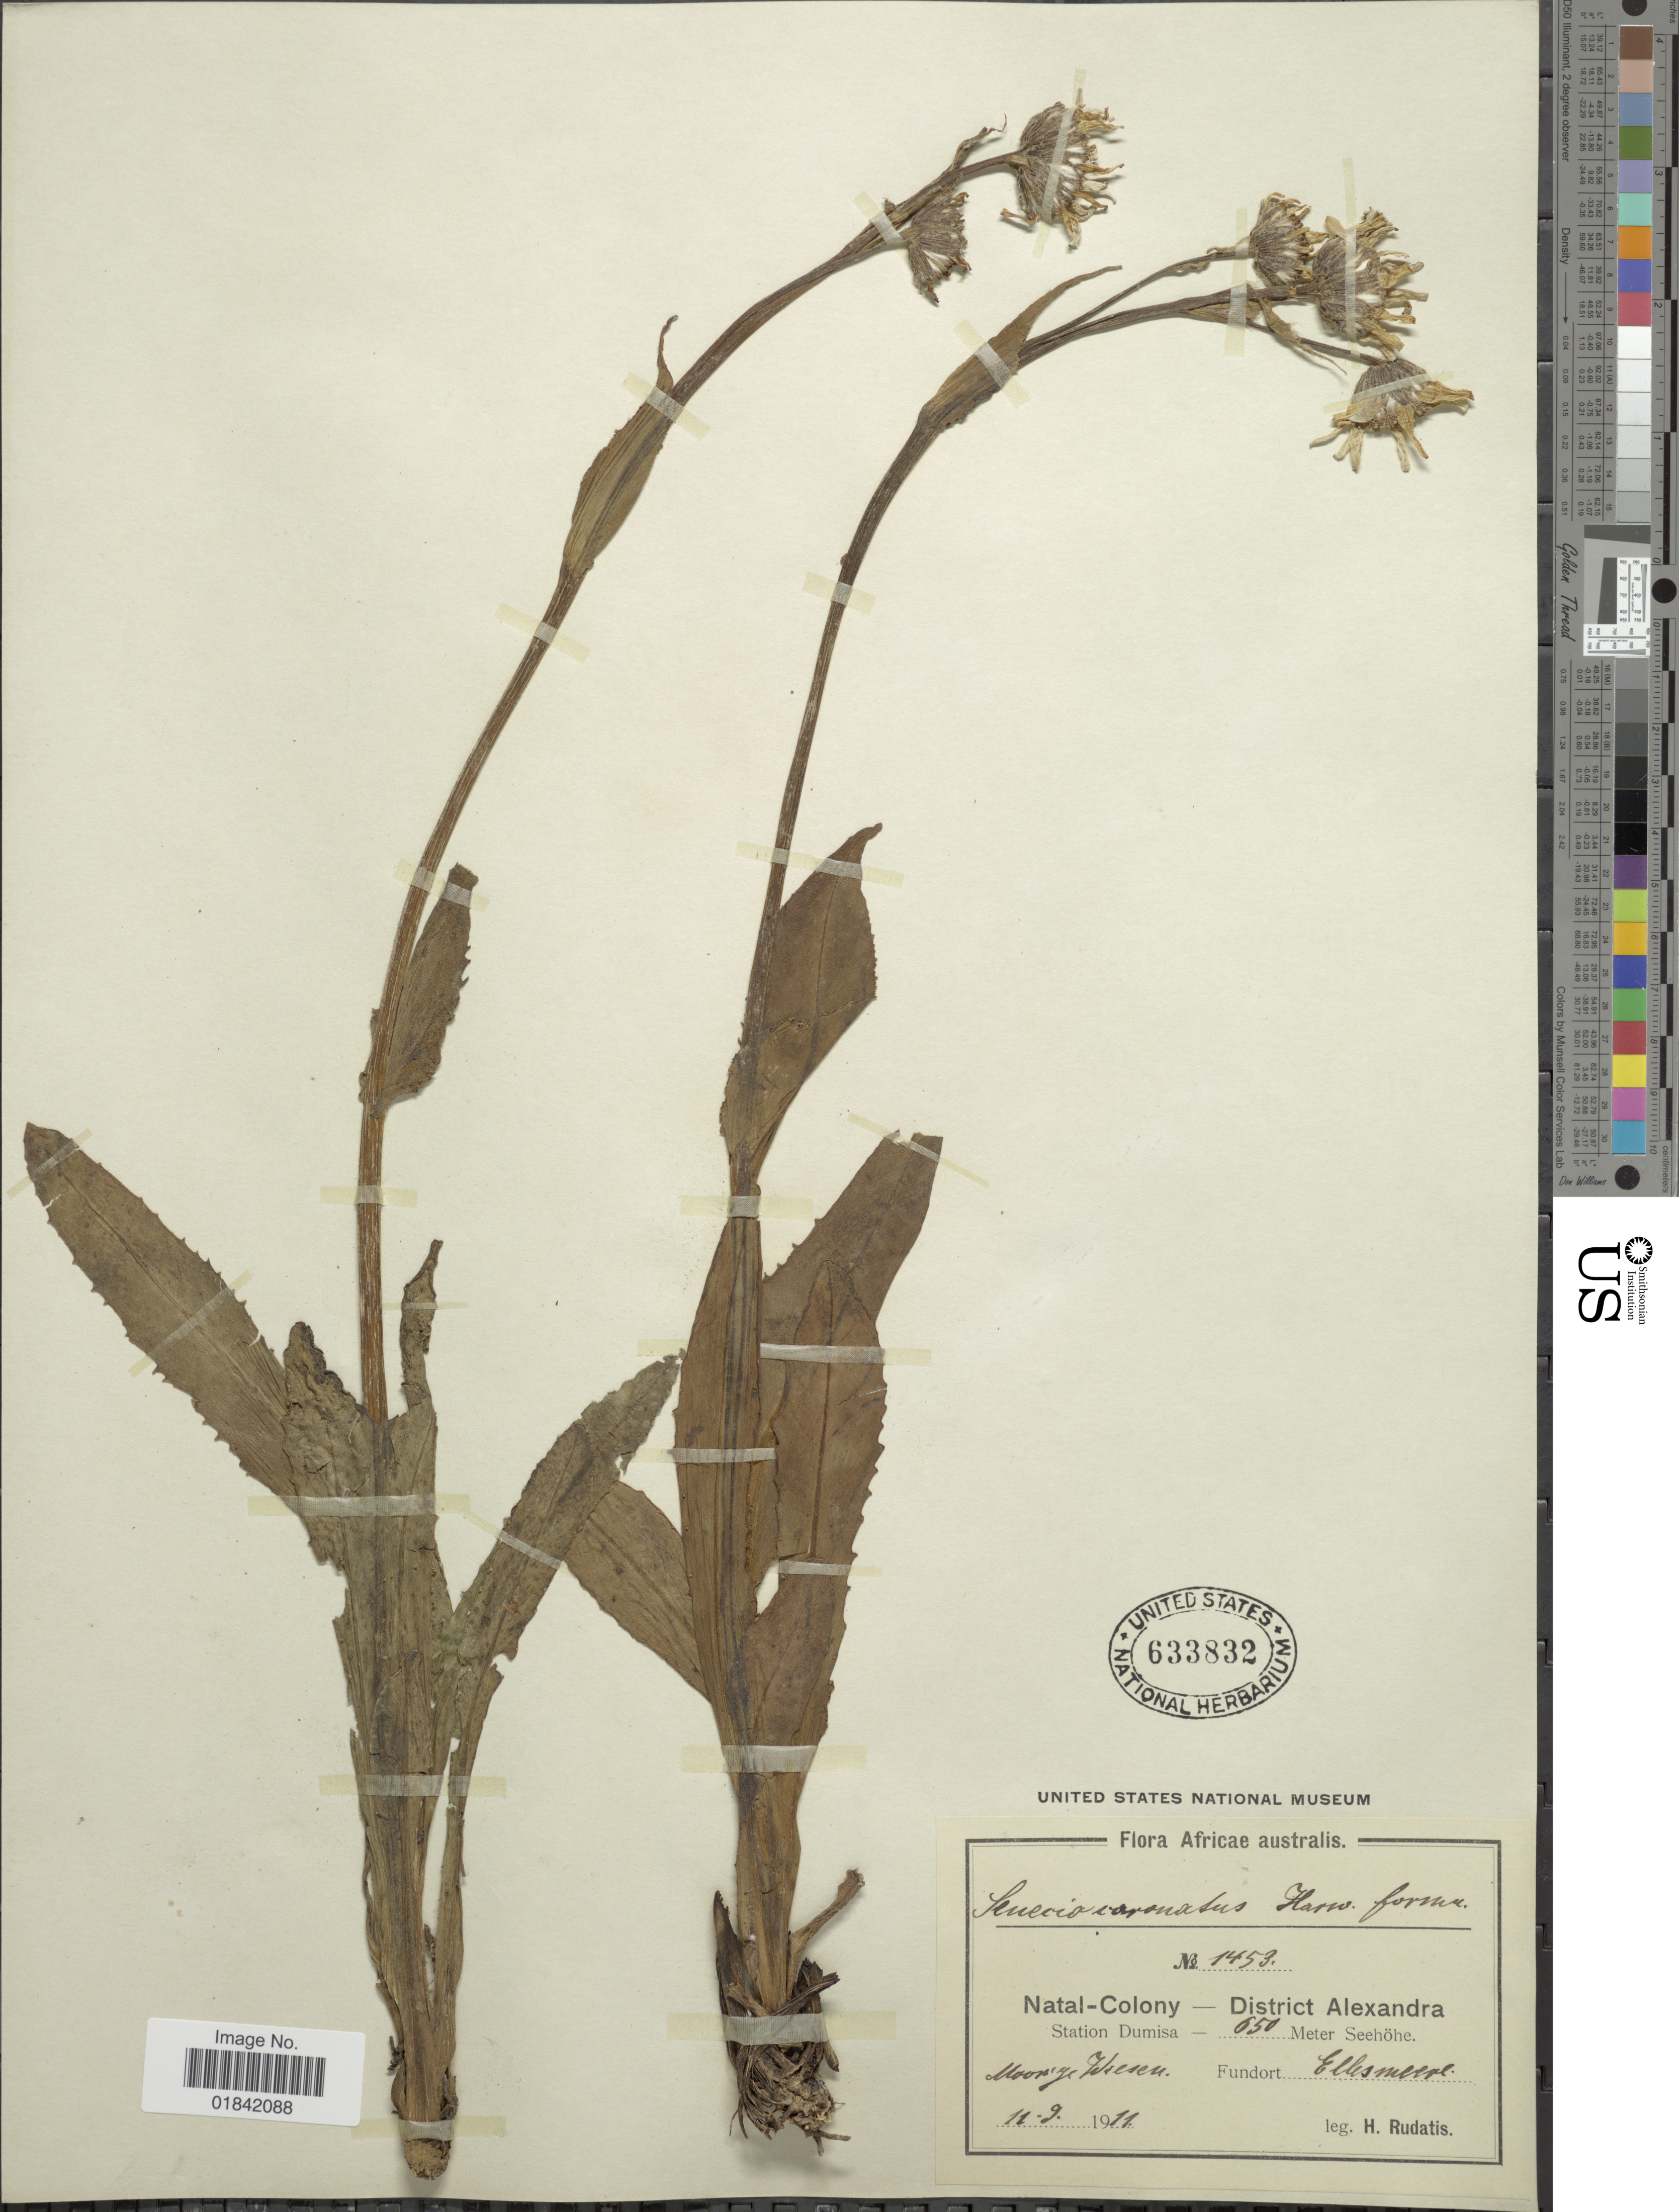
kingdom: Plantae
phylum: Tracheophyta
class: Magnoliopsida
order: Asterales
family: Asteraceae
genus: Senecio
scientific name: Senecio coronatus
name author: (Thunb.) Harv.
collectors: H. Rudatis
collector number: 1453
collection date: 1911-09-11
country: South Africa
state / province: KwaZulu-Natal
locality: Africae australis, Natal-Colony, District Alexandra, Station Dumisa, Fundort Ellesmeere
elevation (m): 650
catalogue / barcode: US 633832